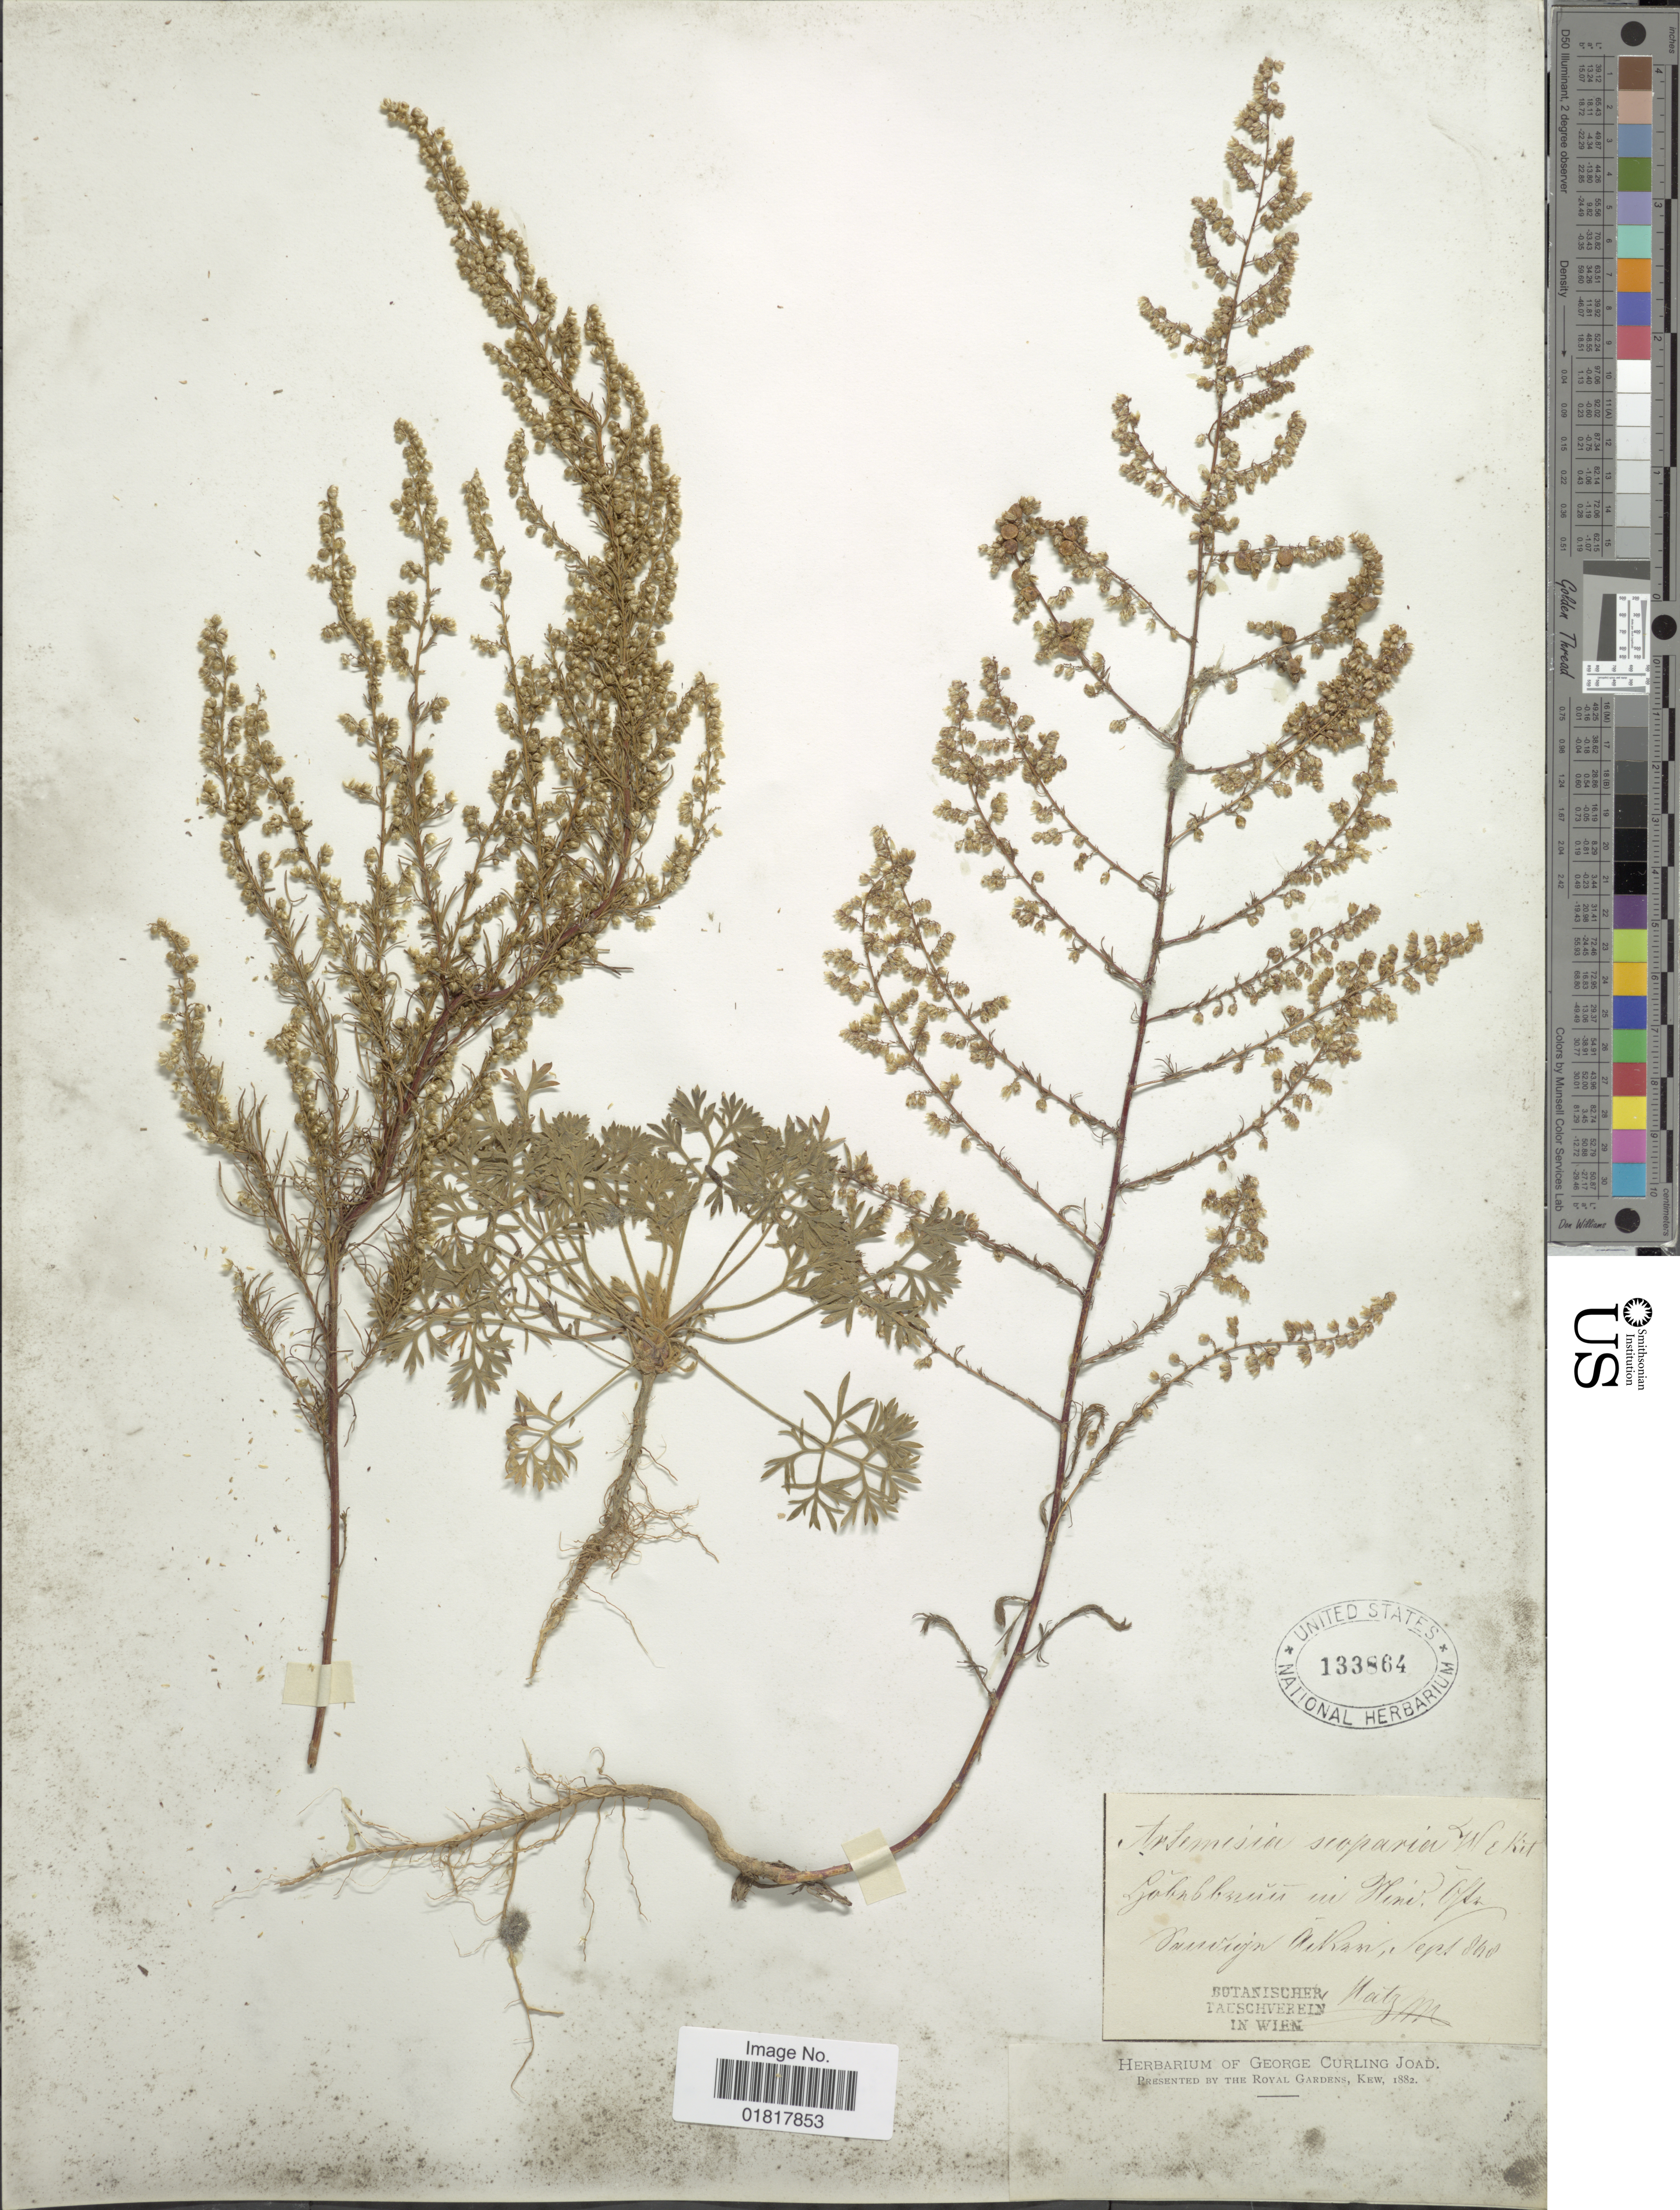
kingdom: Plantae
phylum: Tracheophyta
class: Magnoliopsida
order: Asterales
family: Asteraceae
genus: Artemisia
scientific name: Artemisia scoparia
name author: Waldst. & Kit.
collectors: -. Matz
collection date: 1848-09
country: Austria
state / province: Wien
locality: Ljakbnbzuim in Hine, Ops Panaugen Aikhan [interpreted]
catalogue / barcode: US 133864